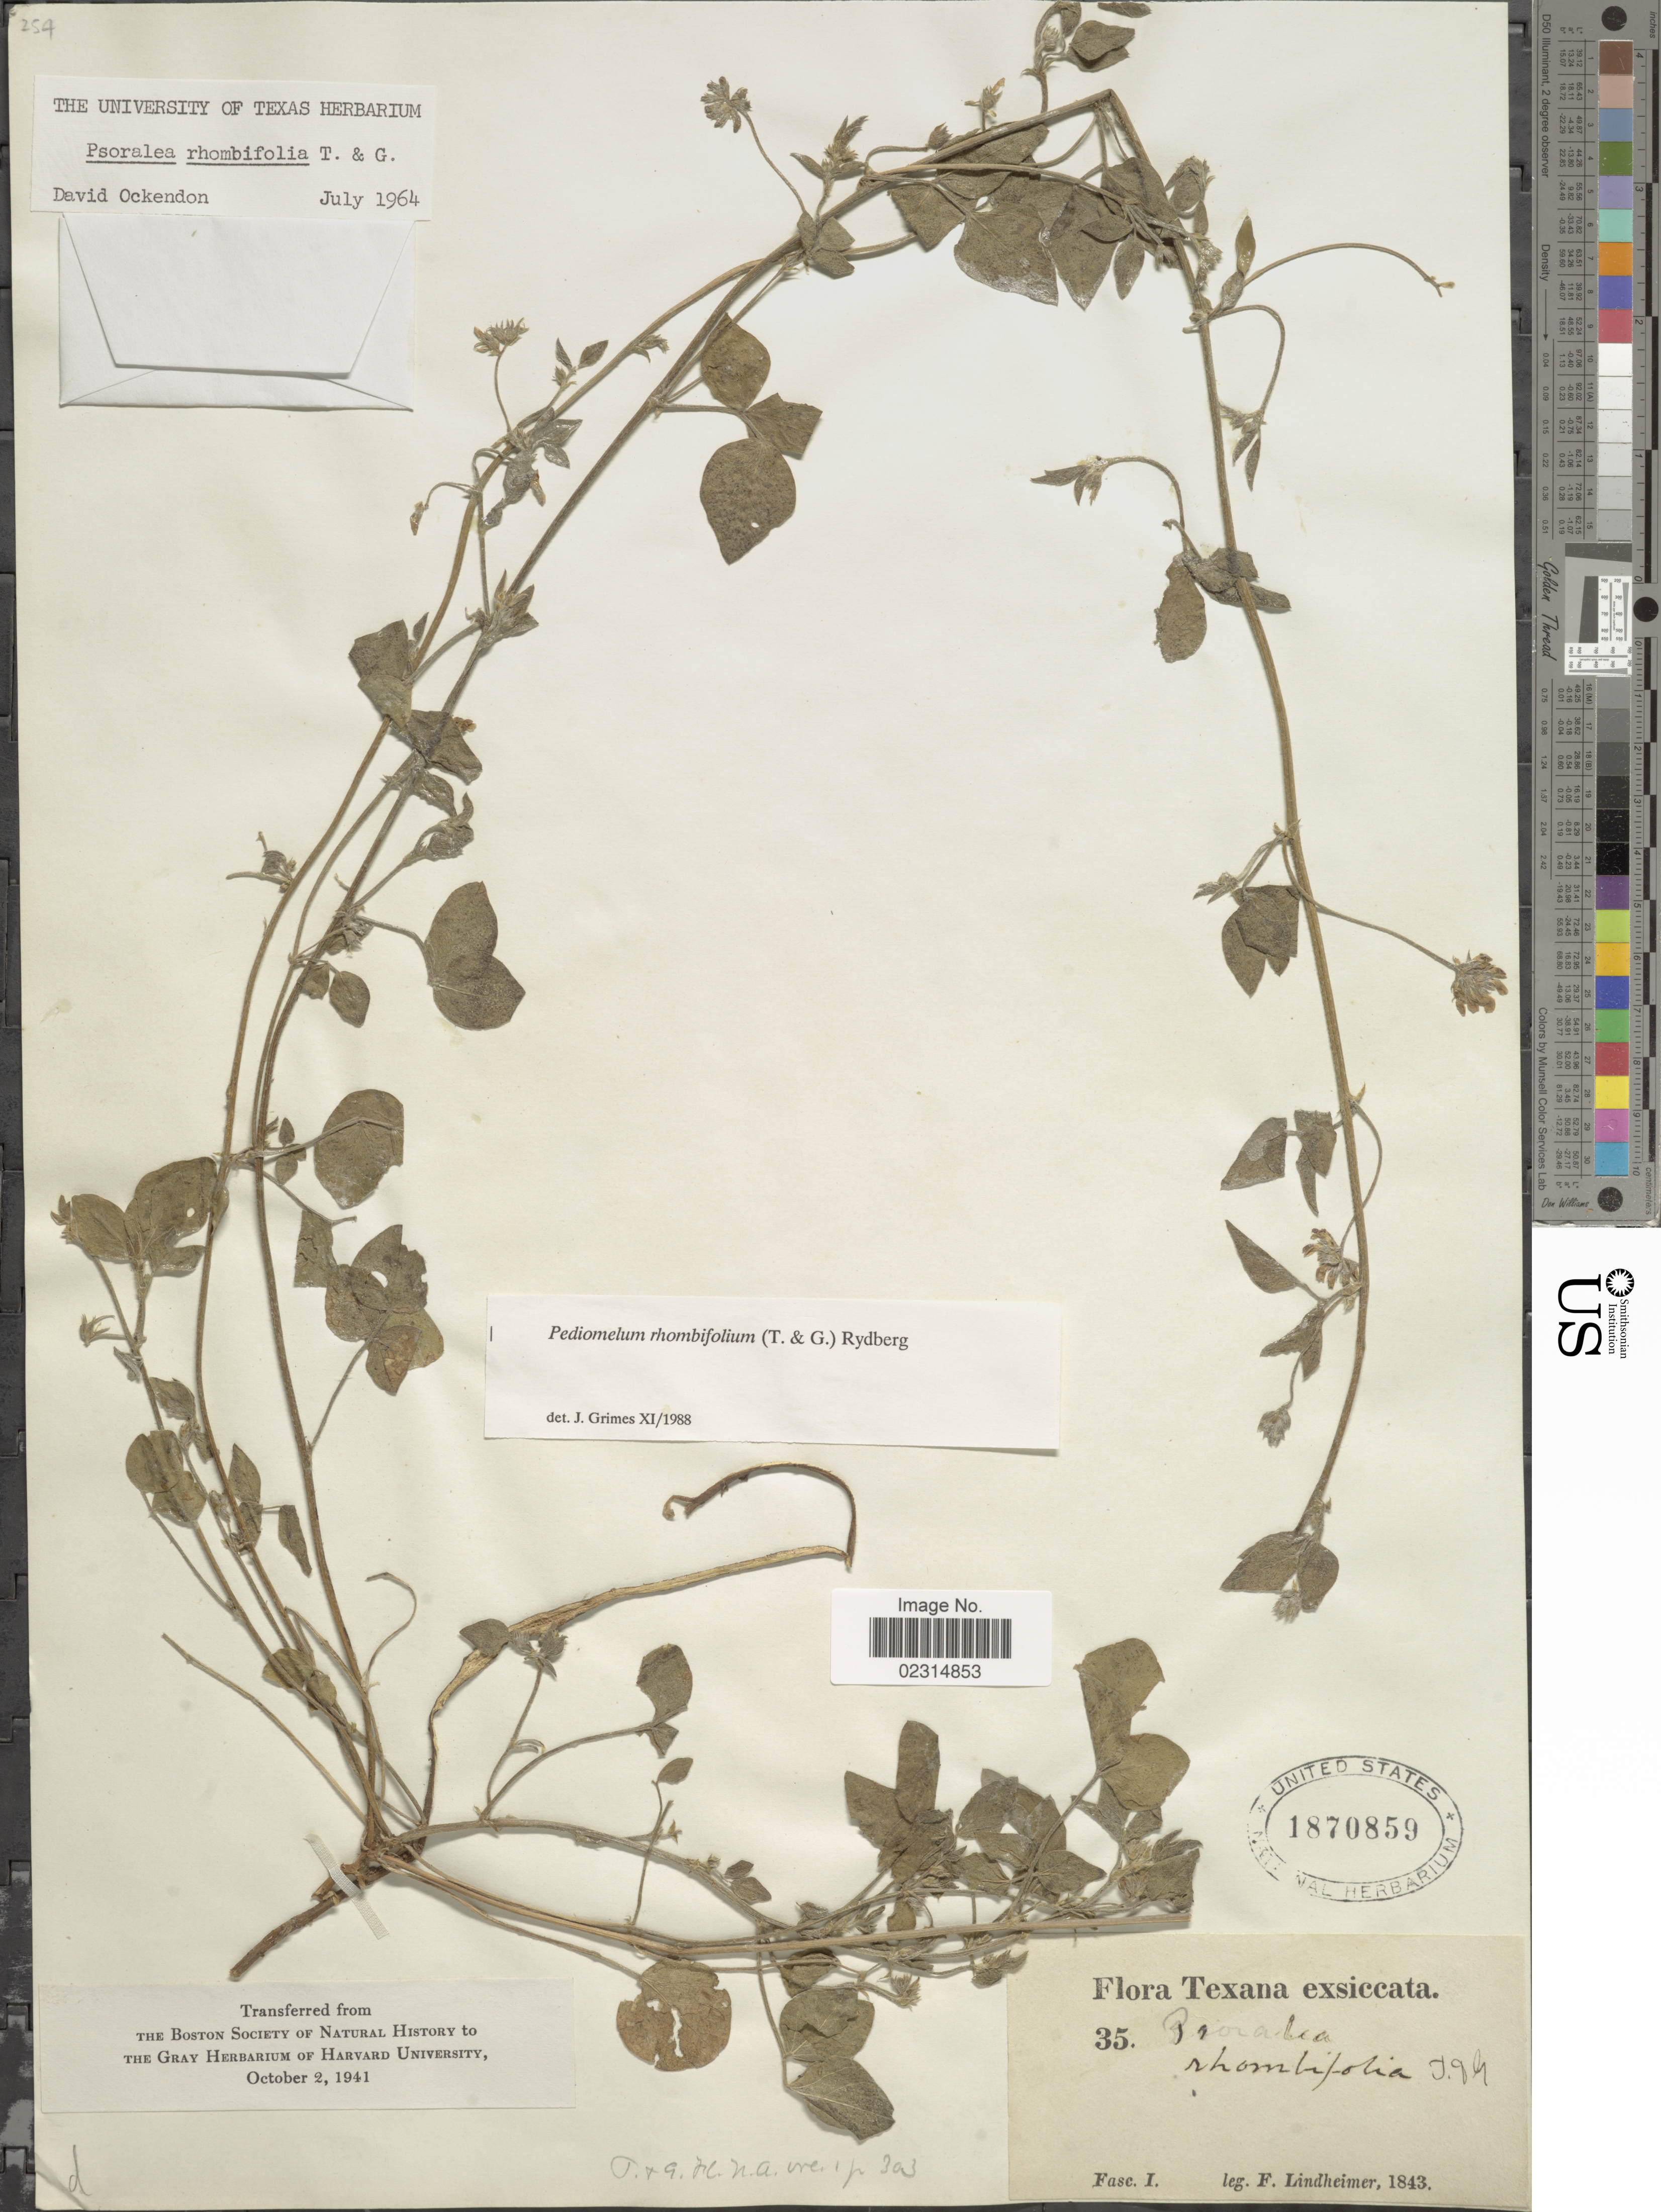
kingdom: Plantae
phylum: Tracheophyta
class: Magnoliopsida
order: Fabales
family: Fabaceae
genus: Pediomelum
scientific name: Pediomelum rhombifolium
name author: (Torr. & A. Gray) Rydb.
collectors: F. Lindheimer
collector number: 35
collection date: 1843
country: United States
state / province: Texas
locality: Fasc I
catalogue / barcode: US 1870859